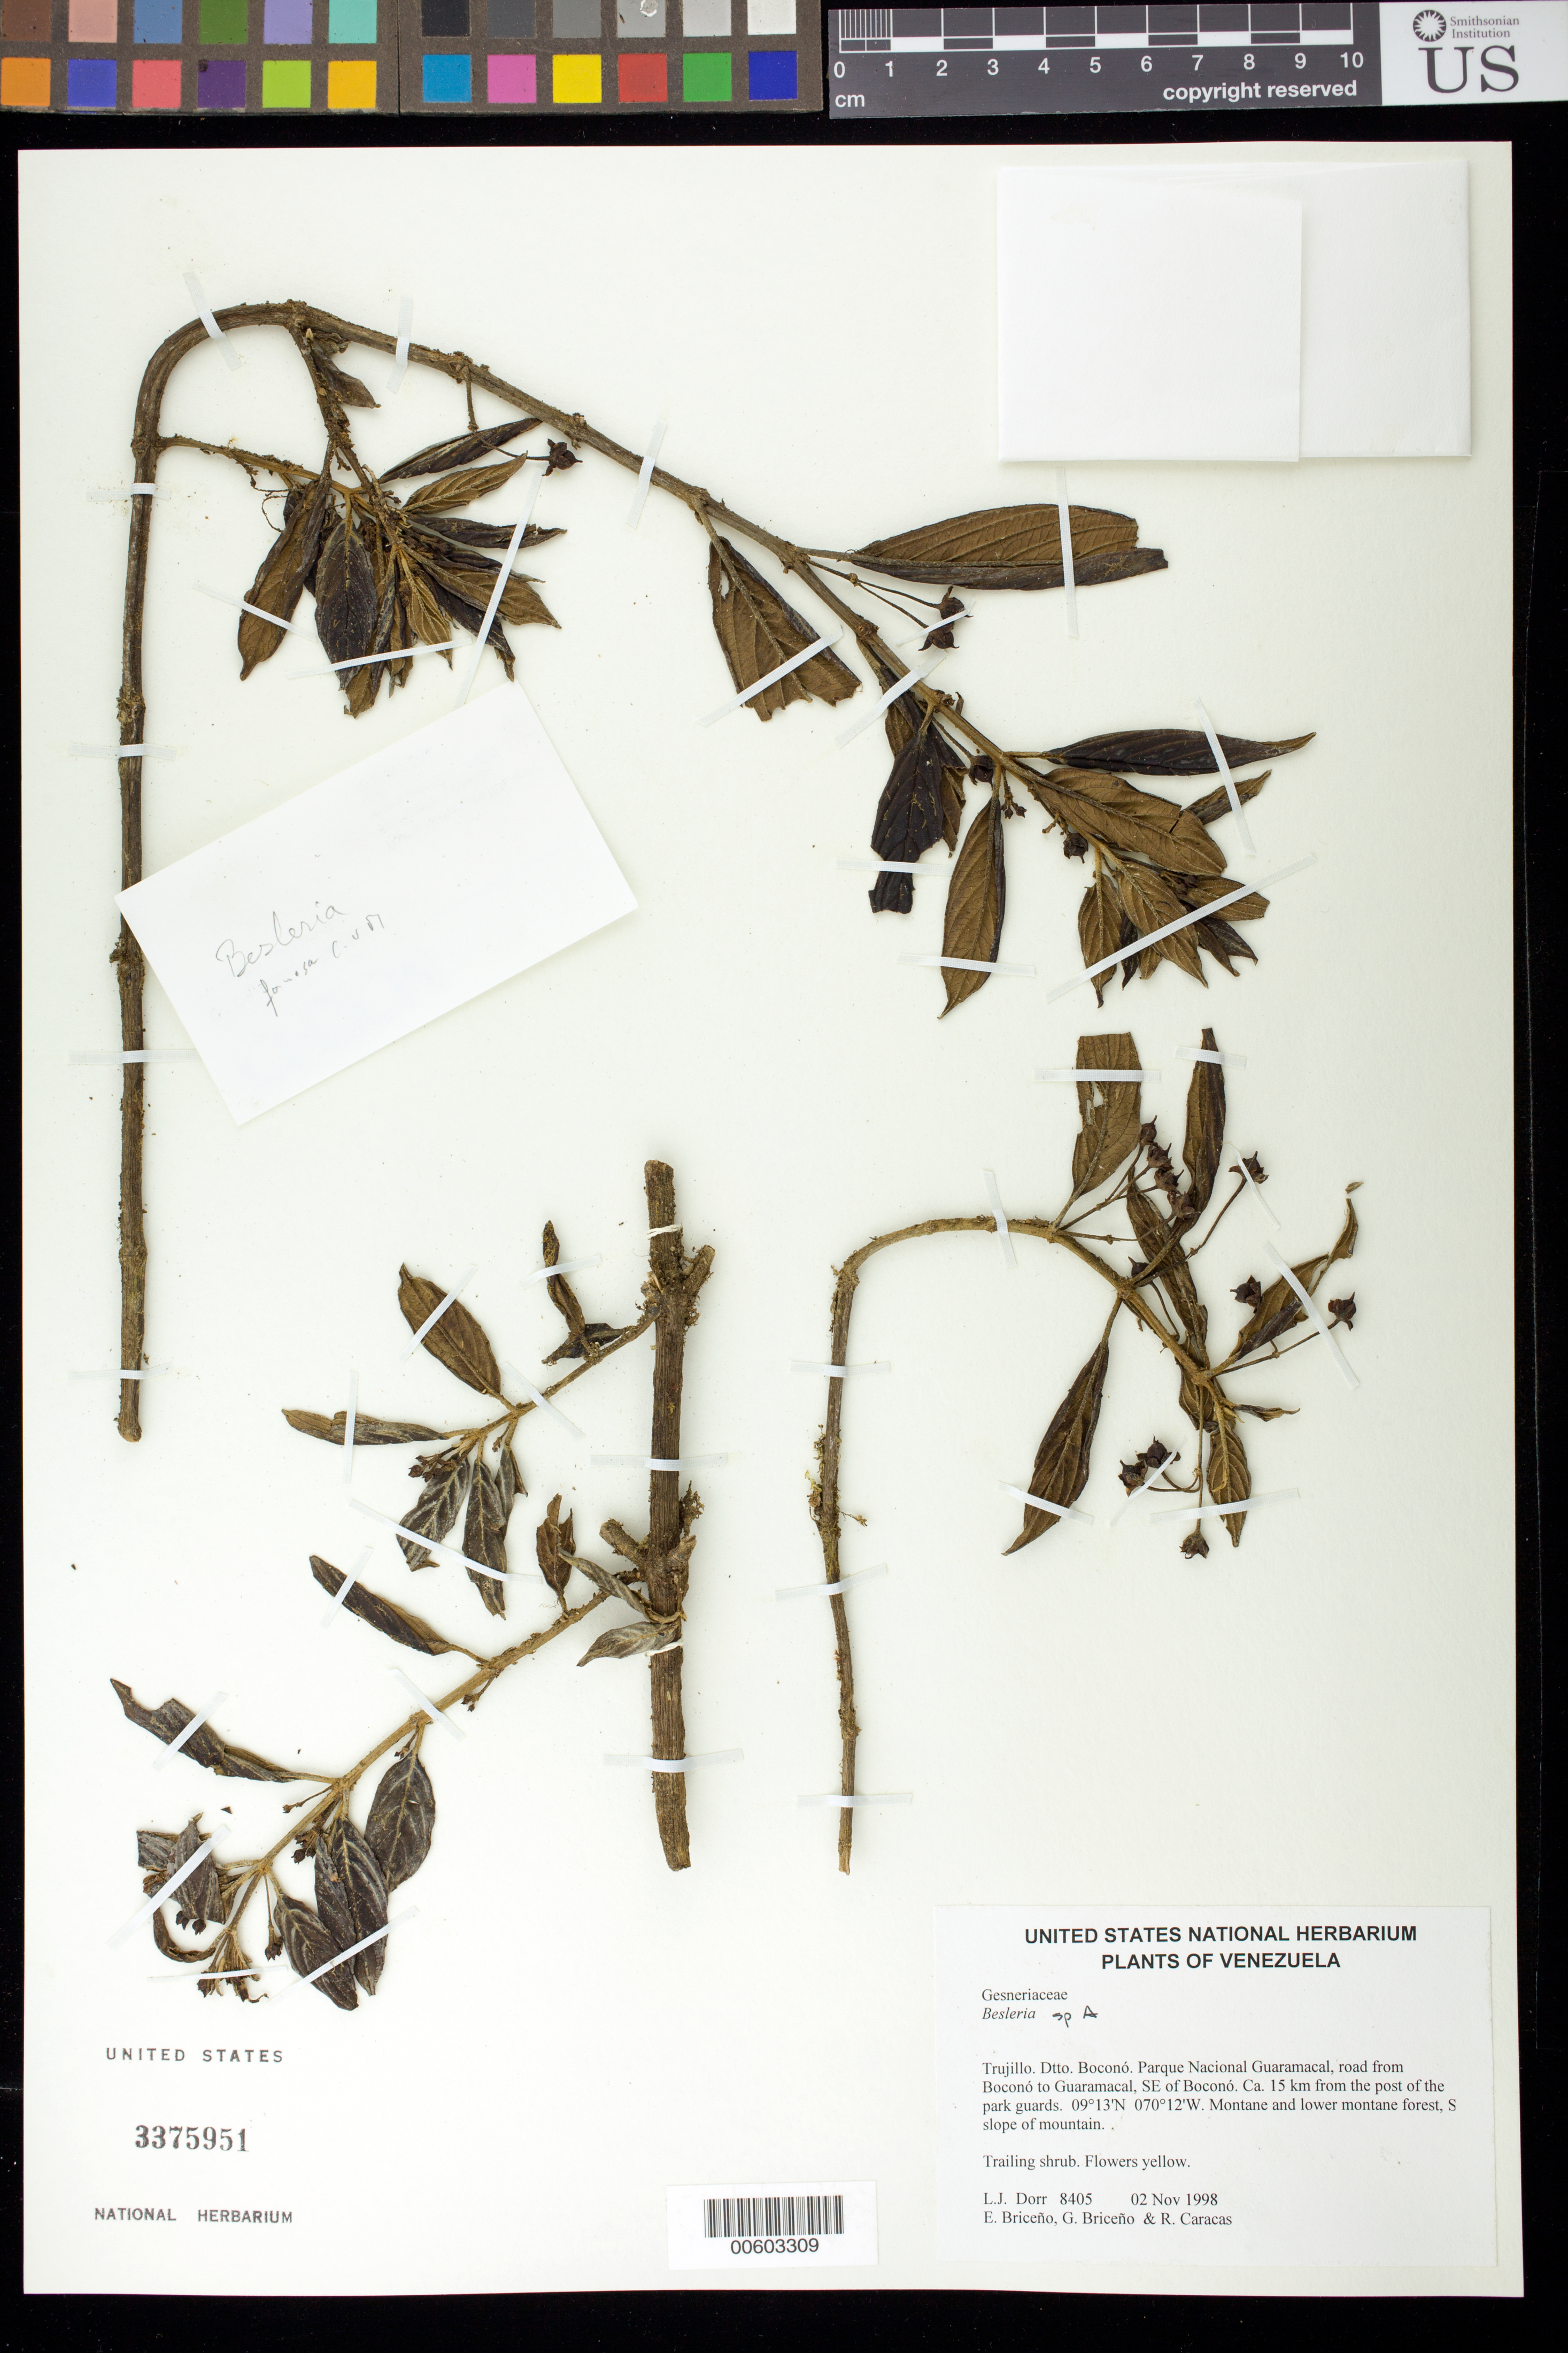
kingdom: Plantae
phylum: Tracheophyta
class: Magnoliopsida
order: Lamiales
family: Gesneriaceae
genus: Besleria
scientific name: Besleria sp.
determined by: Skog, Laurence E.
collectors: L. J. Dorr, E. Briceño, G. Briceño & R. Caracas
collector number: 8405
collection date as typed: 02 Nov 1998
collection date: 1998-11-02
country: Venezuela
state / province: Trujillo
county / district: Boconó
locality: Parque Nacional Guaramacal, road from Boconó to Guaramacal, SE of Boconó, ca. 15 km from the post of the park guards.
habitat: Montane and lower montane forest, S slope of mountain.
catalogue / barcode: US 3375951